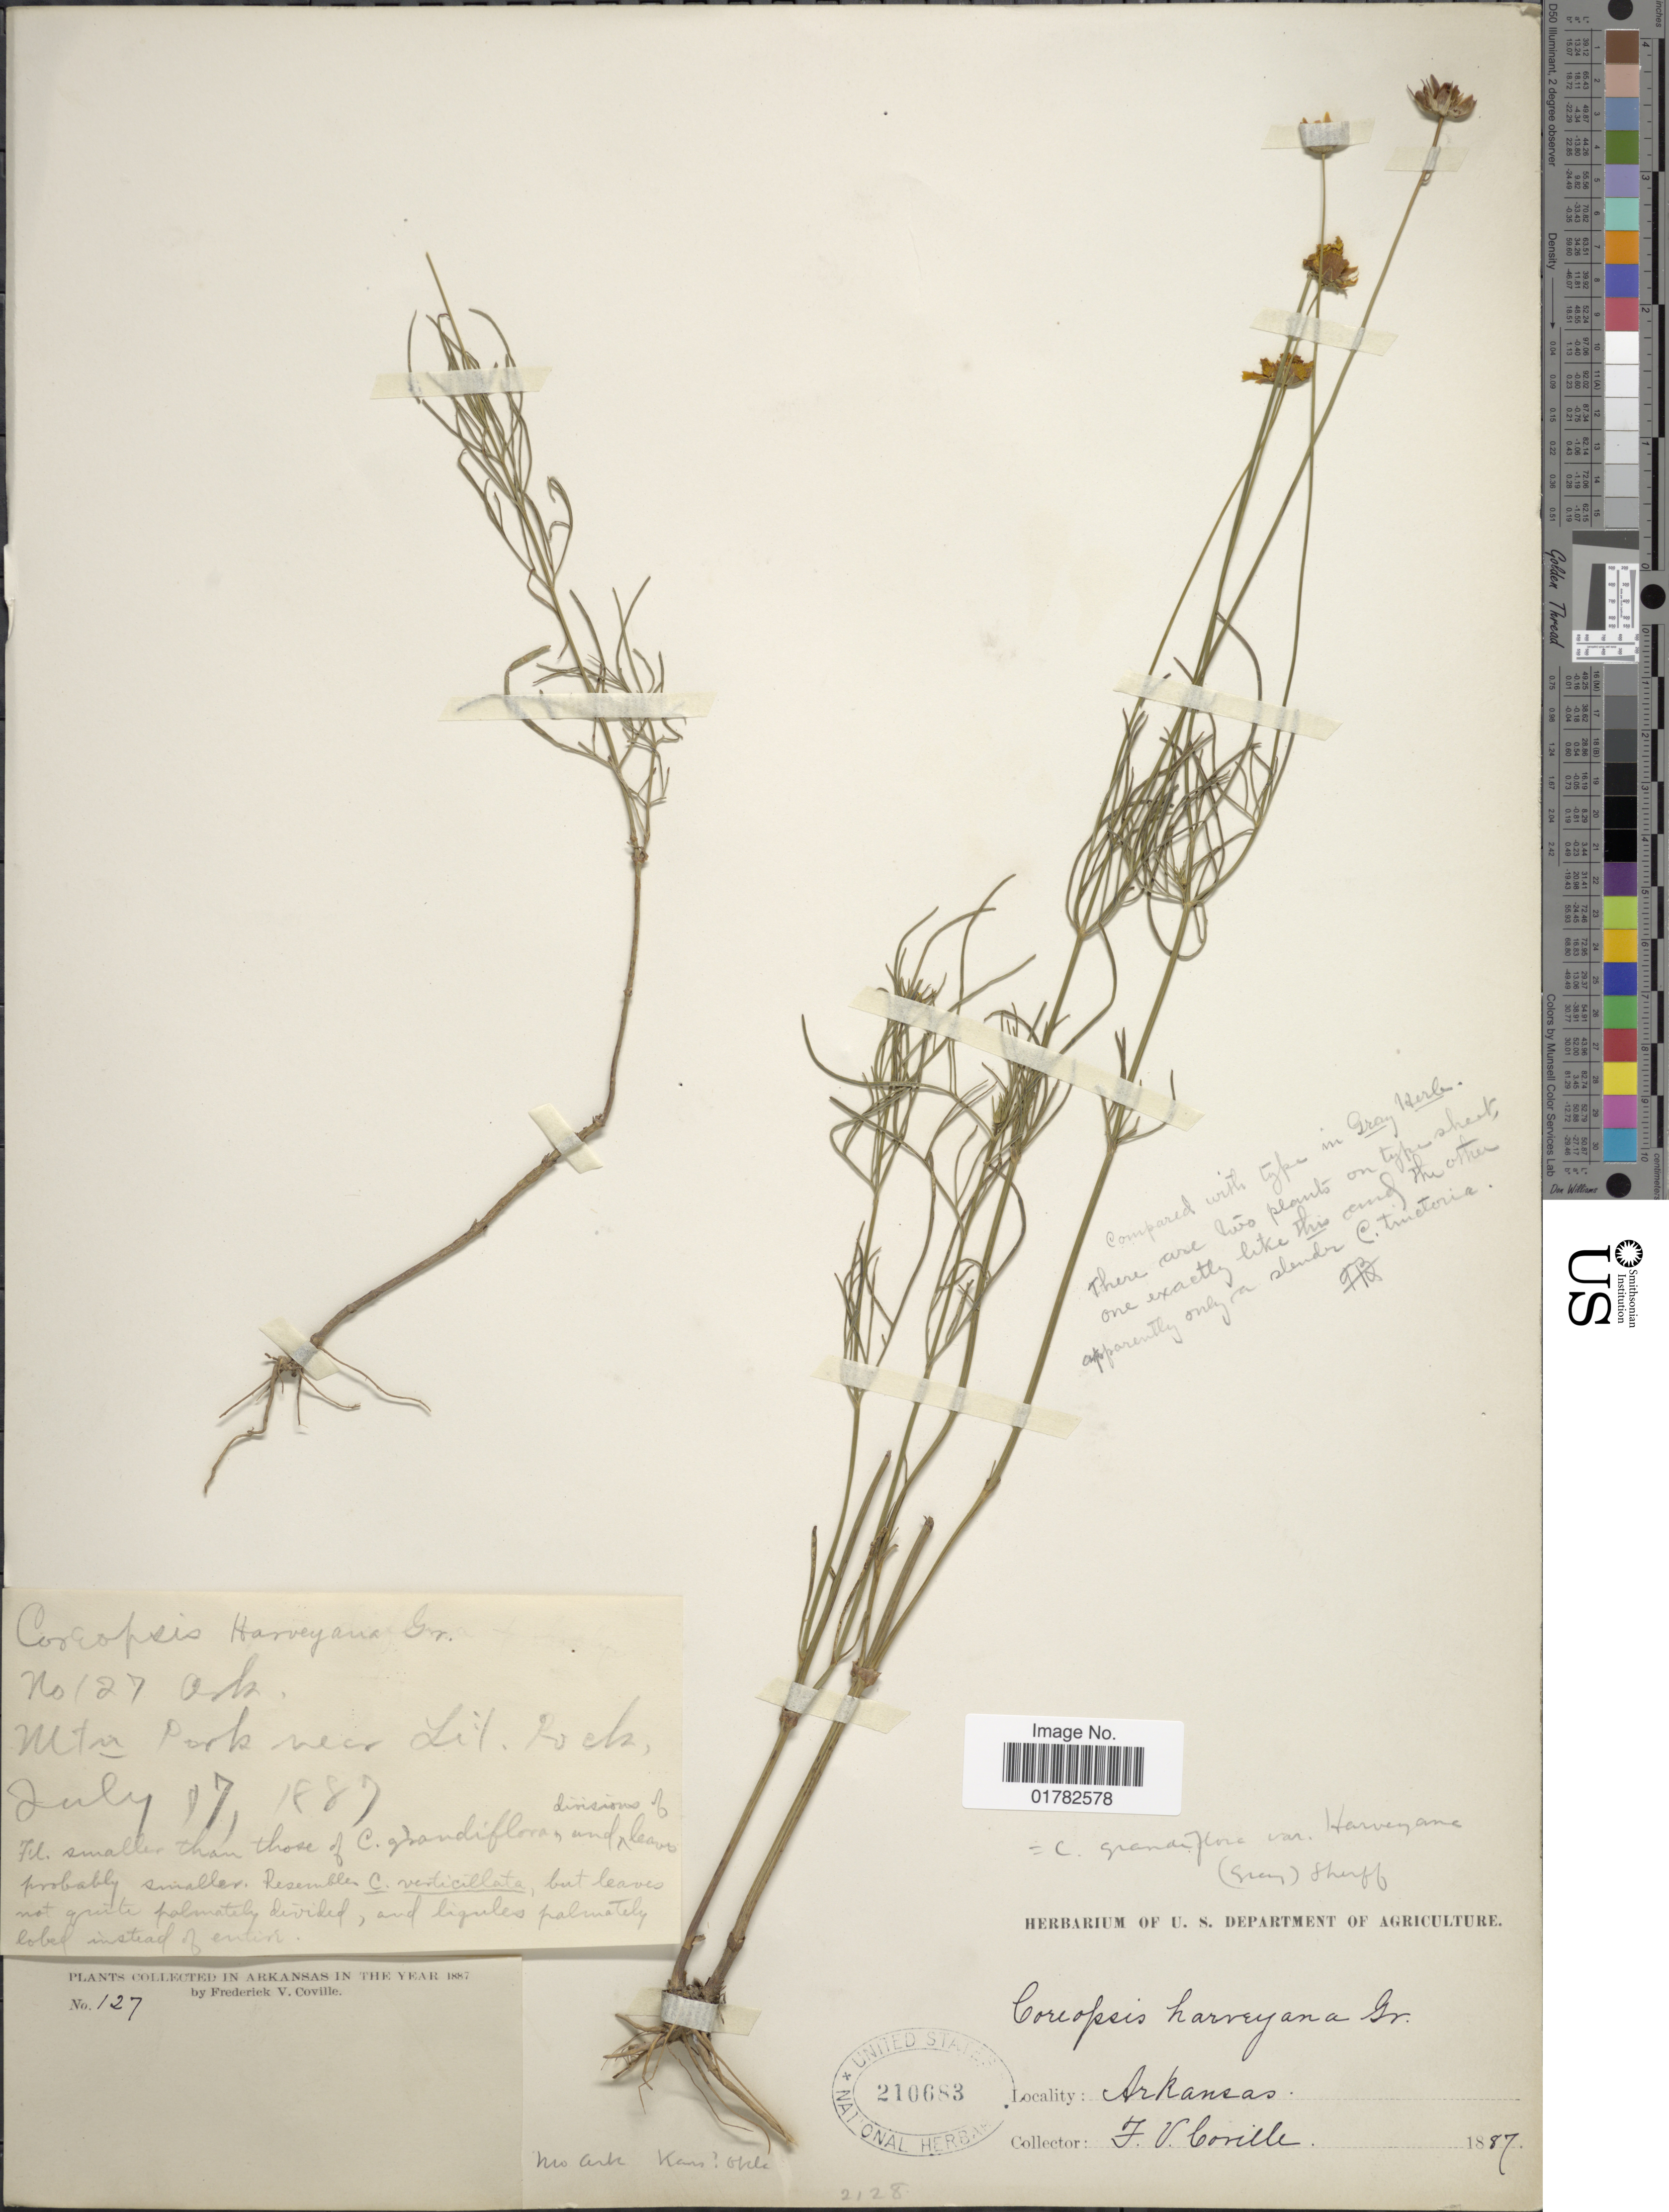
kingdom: Plantae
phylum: Tracheophyta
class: Magnoliopsida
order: Asterales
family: Asteraceae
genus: Coreopsis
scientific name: Coreopsis grandiflora var. harveyana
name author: (A. Gray) Sherff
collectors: F. V. Coville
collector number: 127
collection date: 1887-07-17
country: United States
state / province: Arkansas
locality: Mtn Park near Lil. Rocks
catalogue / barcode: US 210683